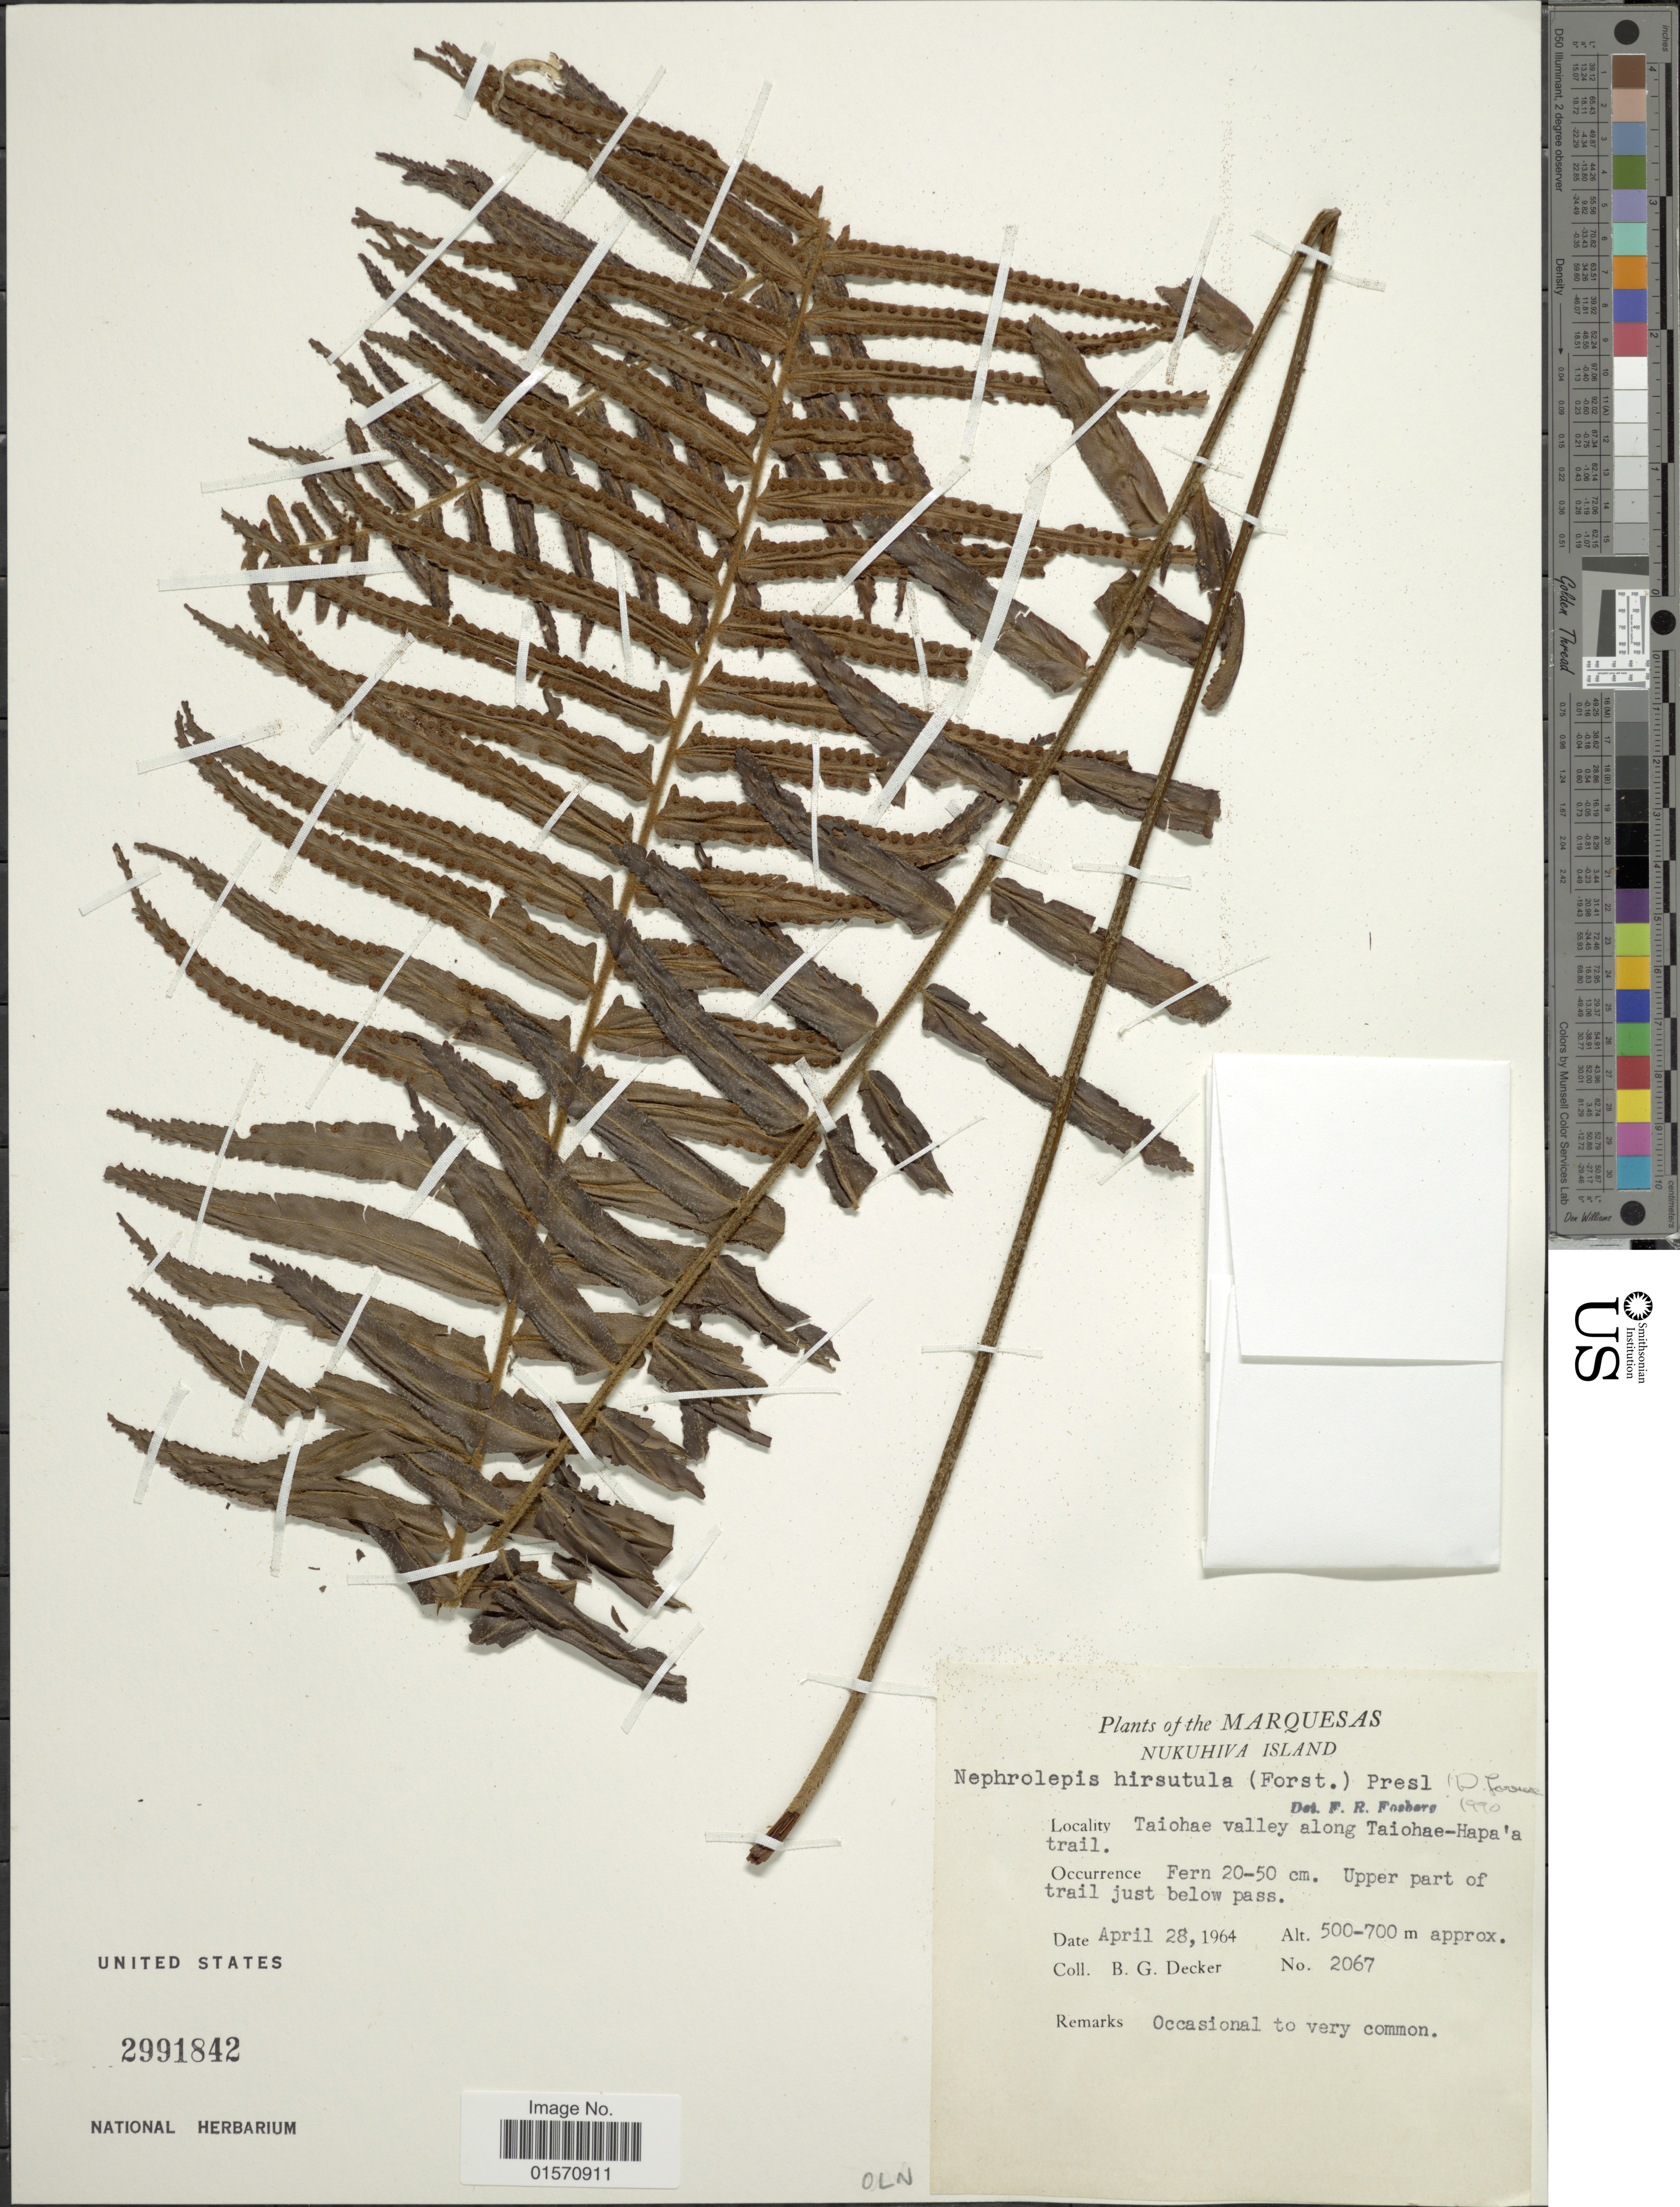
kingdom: Plantae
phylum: Tracheophyta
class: Polypodiopsida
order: Polypodiales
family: Nephrolepidaceae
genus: Nephrolepis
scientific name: Nephrolepis hirsutula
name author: (G. Forst.) C. Presl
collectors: B. G. Decker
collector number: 2067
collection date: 1964-04-28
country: French Polynesia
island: Nuku Hiva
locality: Marquesas Islands. Nukuhiva Island. Taiohae valley along Taiohae-Hapa'a trail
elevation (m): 500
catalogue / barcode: US 2991842